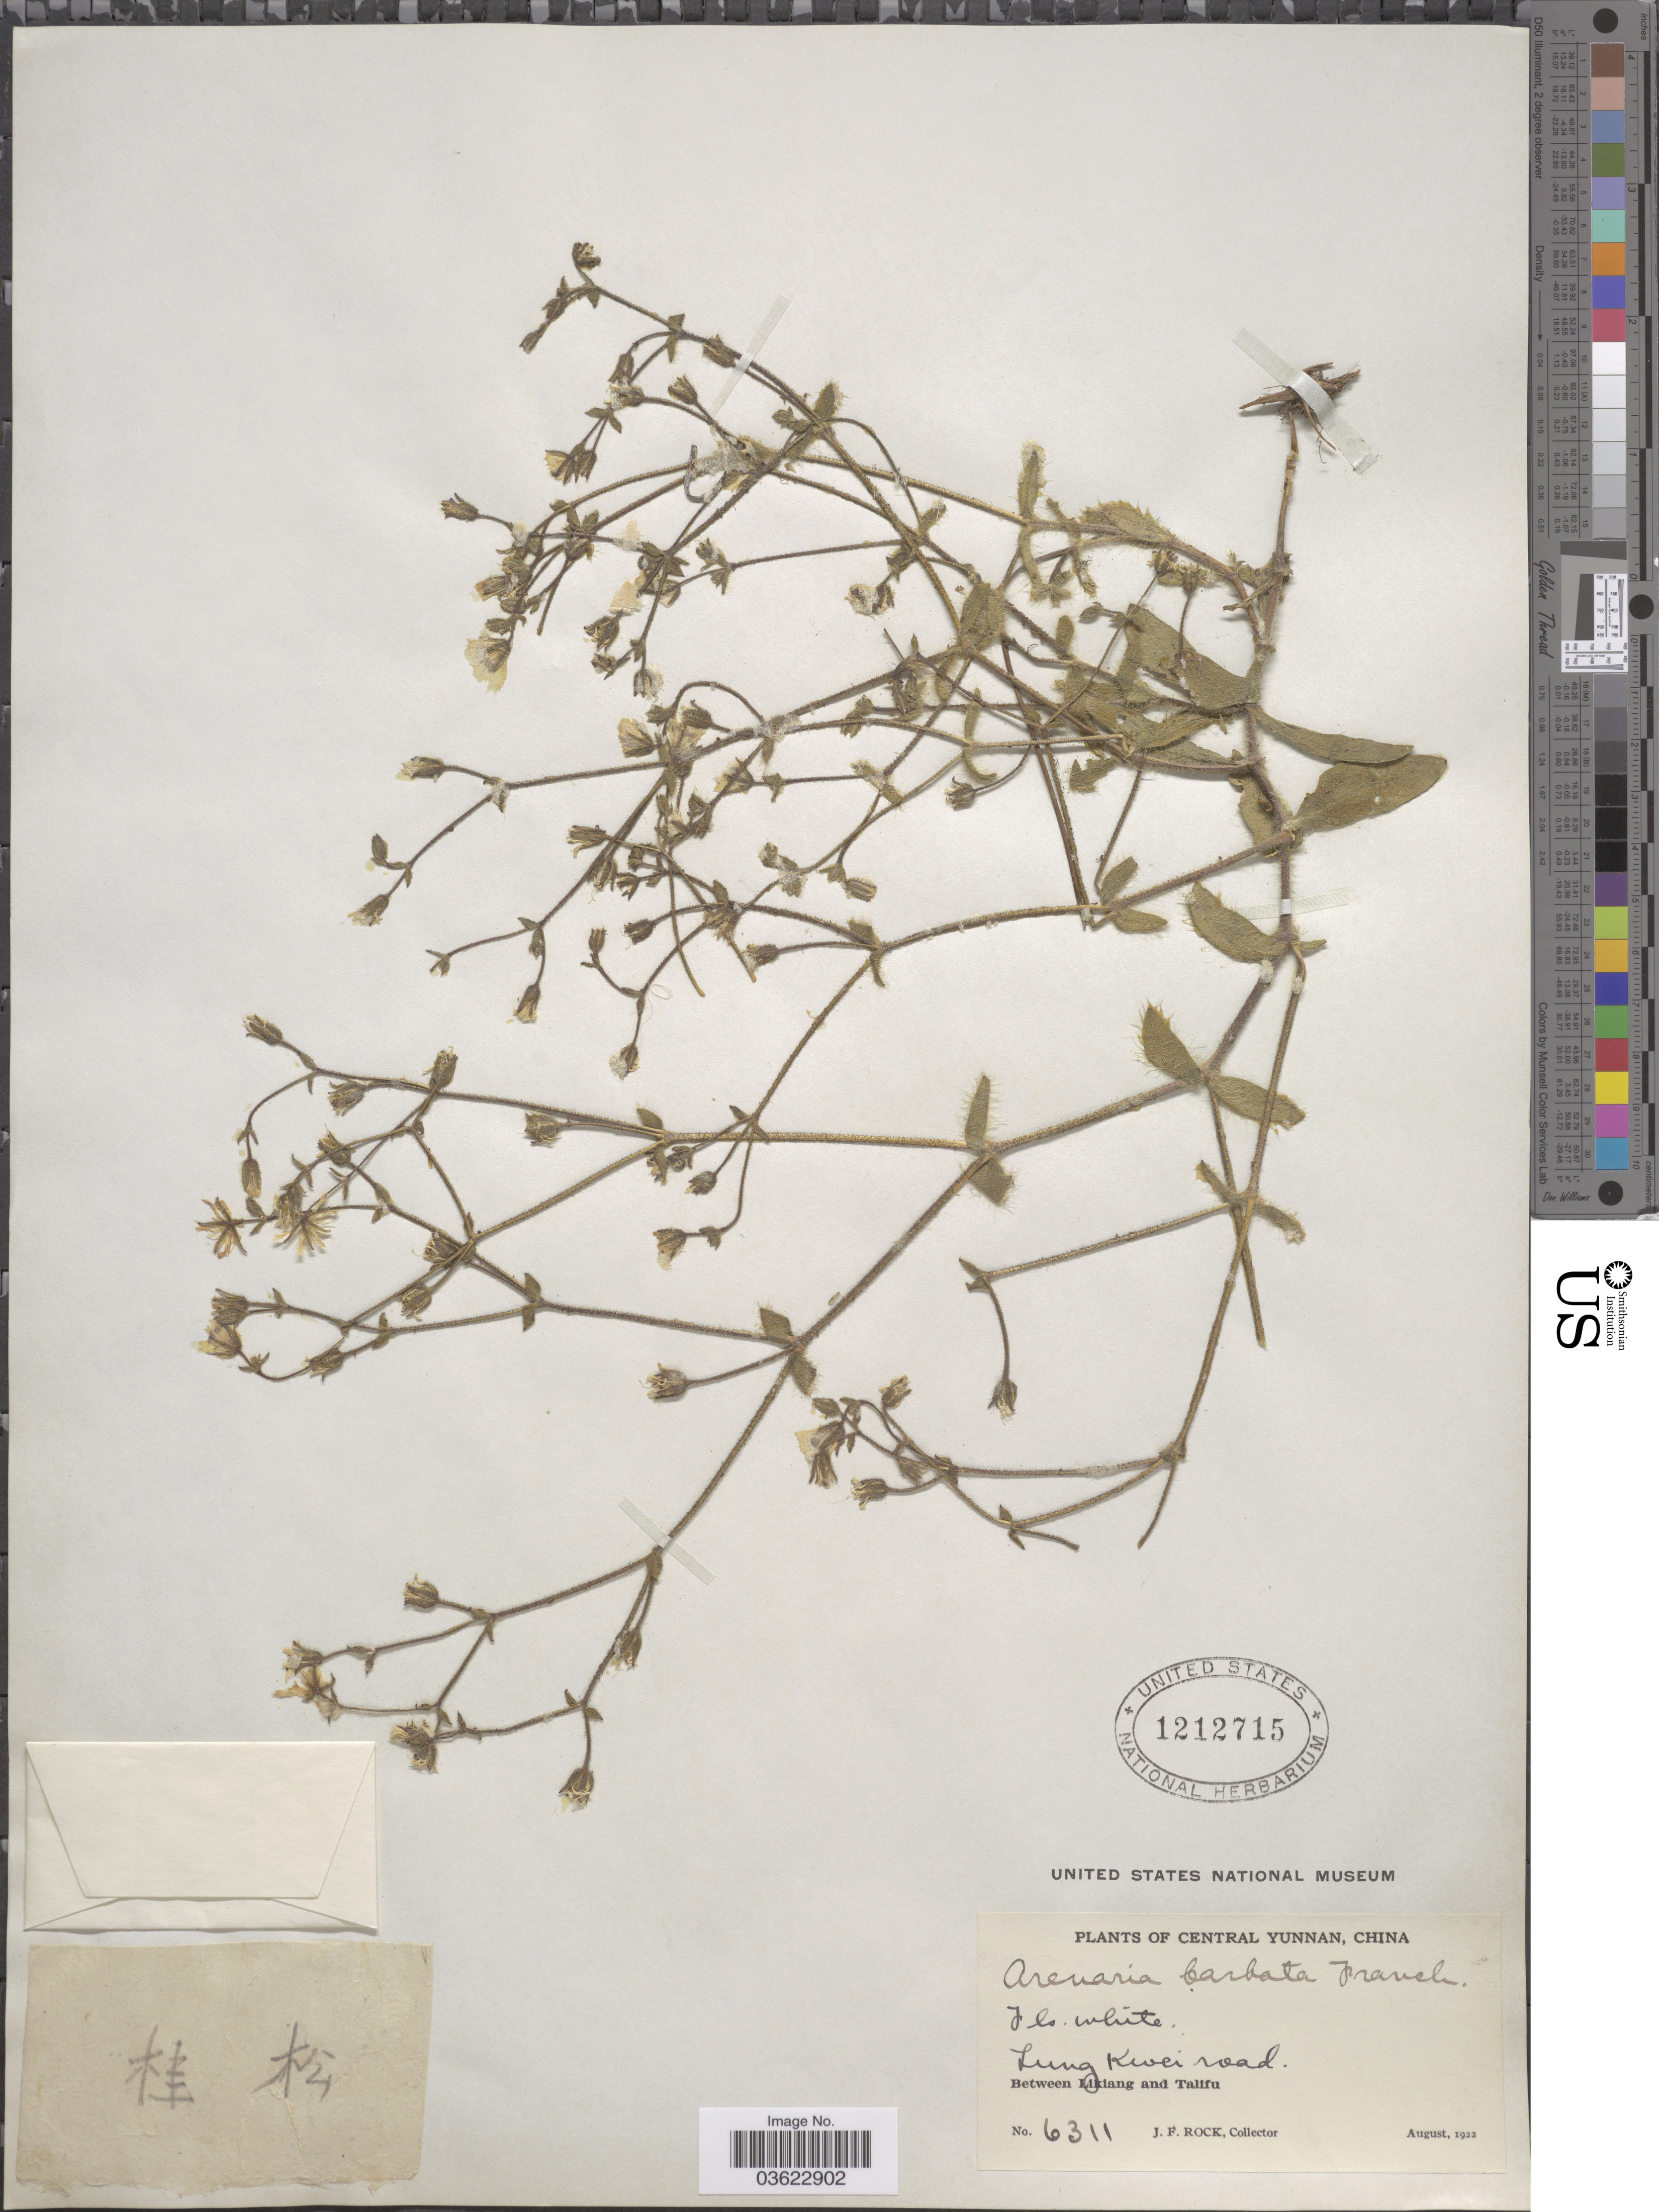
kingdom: Plantae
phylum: Tracheophyta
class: Magnoliopsida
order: Caryophyllales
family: Caryophyllaceae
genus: Odontostemma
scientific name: Odontostemma barbatum var. hirsutissima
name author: (W.W. Sm.) Rabeler & W.L. Wagner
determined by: Strong, Mark T., (BOT), Smithsonian Institution - National Museum of Natural History (UNITED STATES)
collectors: J. Rock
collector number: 6311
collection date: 1922-08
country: China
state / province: Yunnan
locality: Central Yunnan. Lung Kwei road. Between Likiang and Talifu.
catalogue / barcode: US 1212715